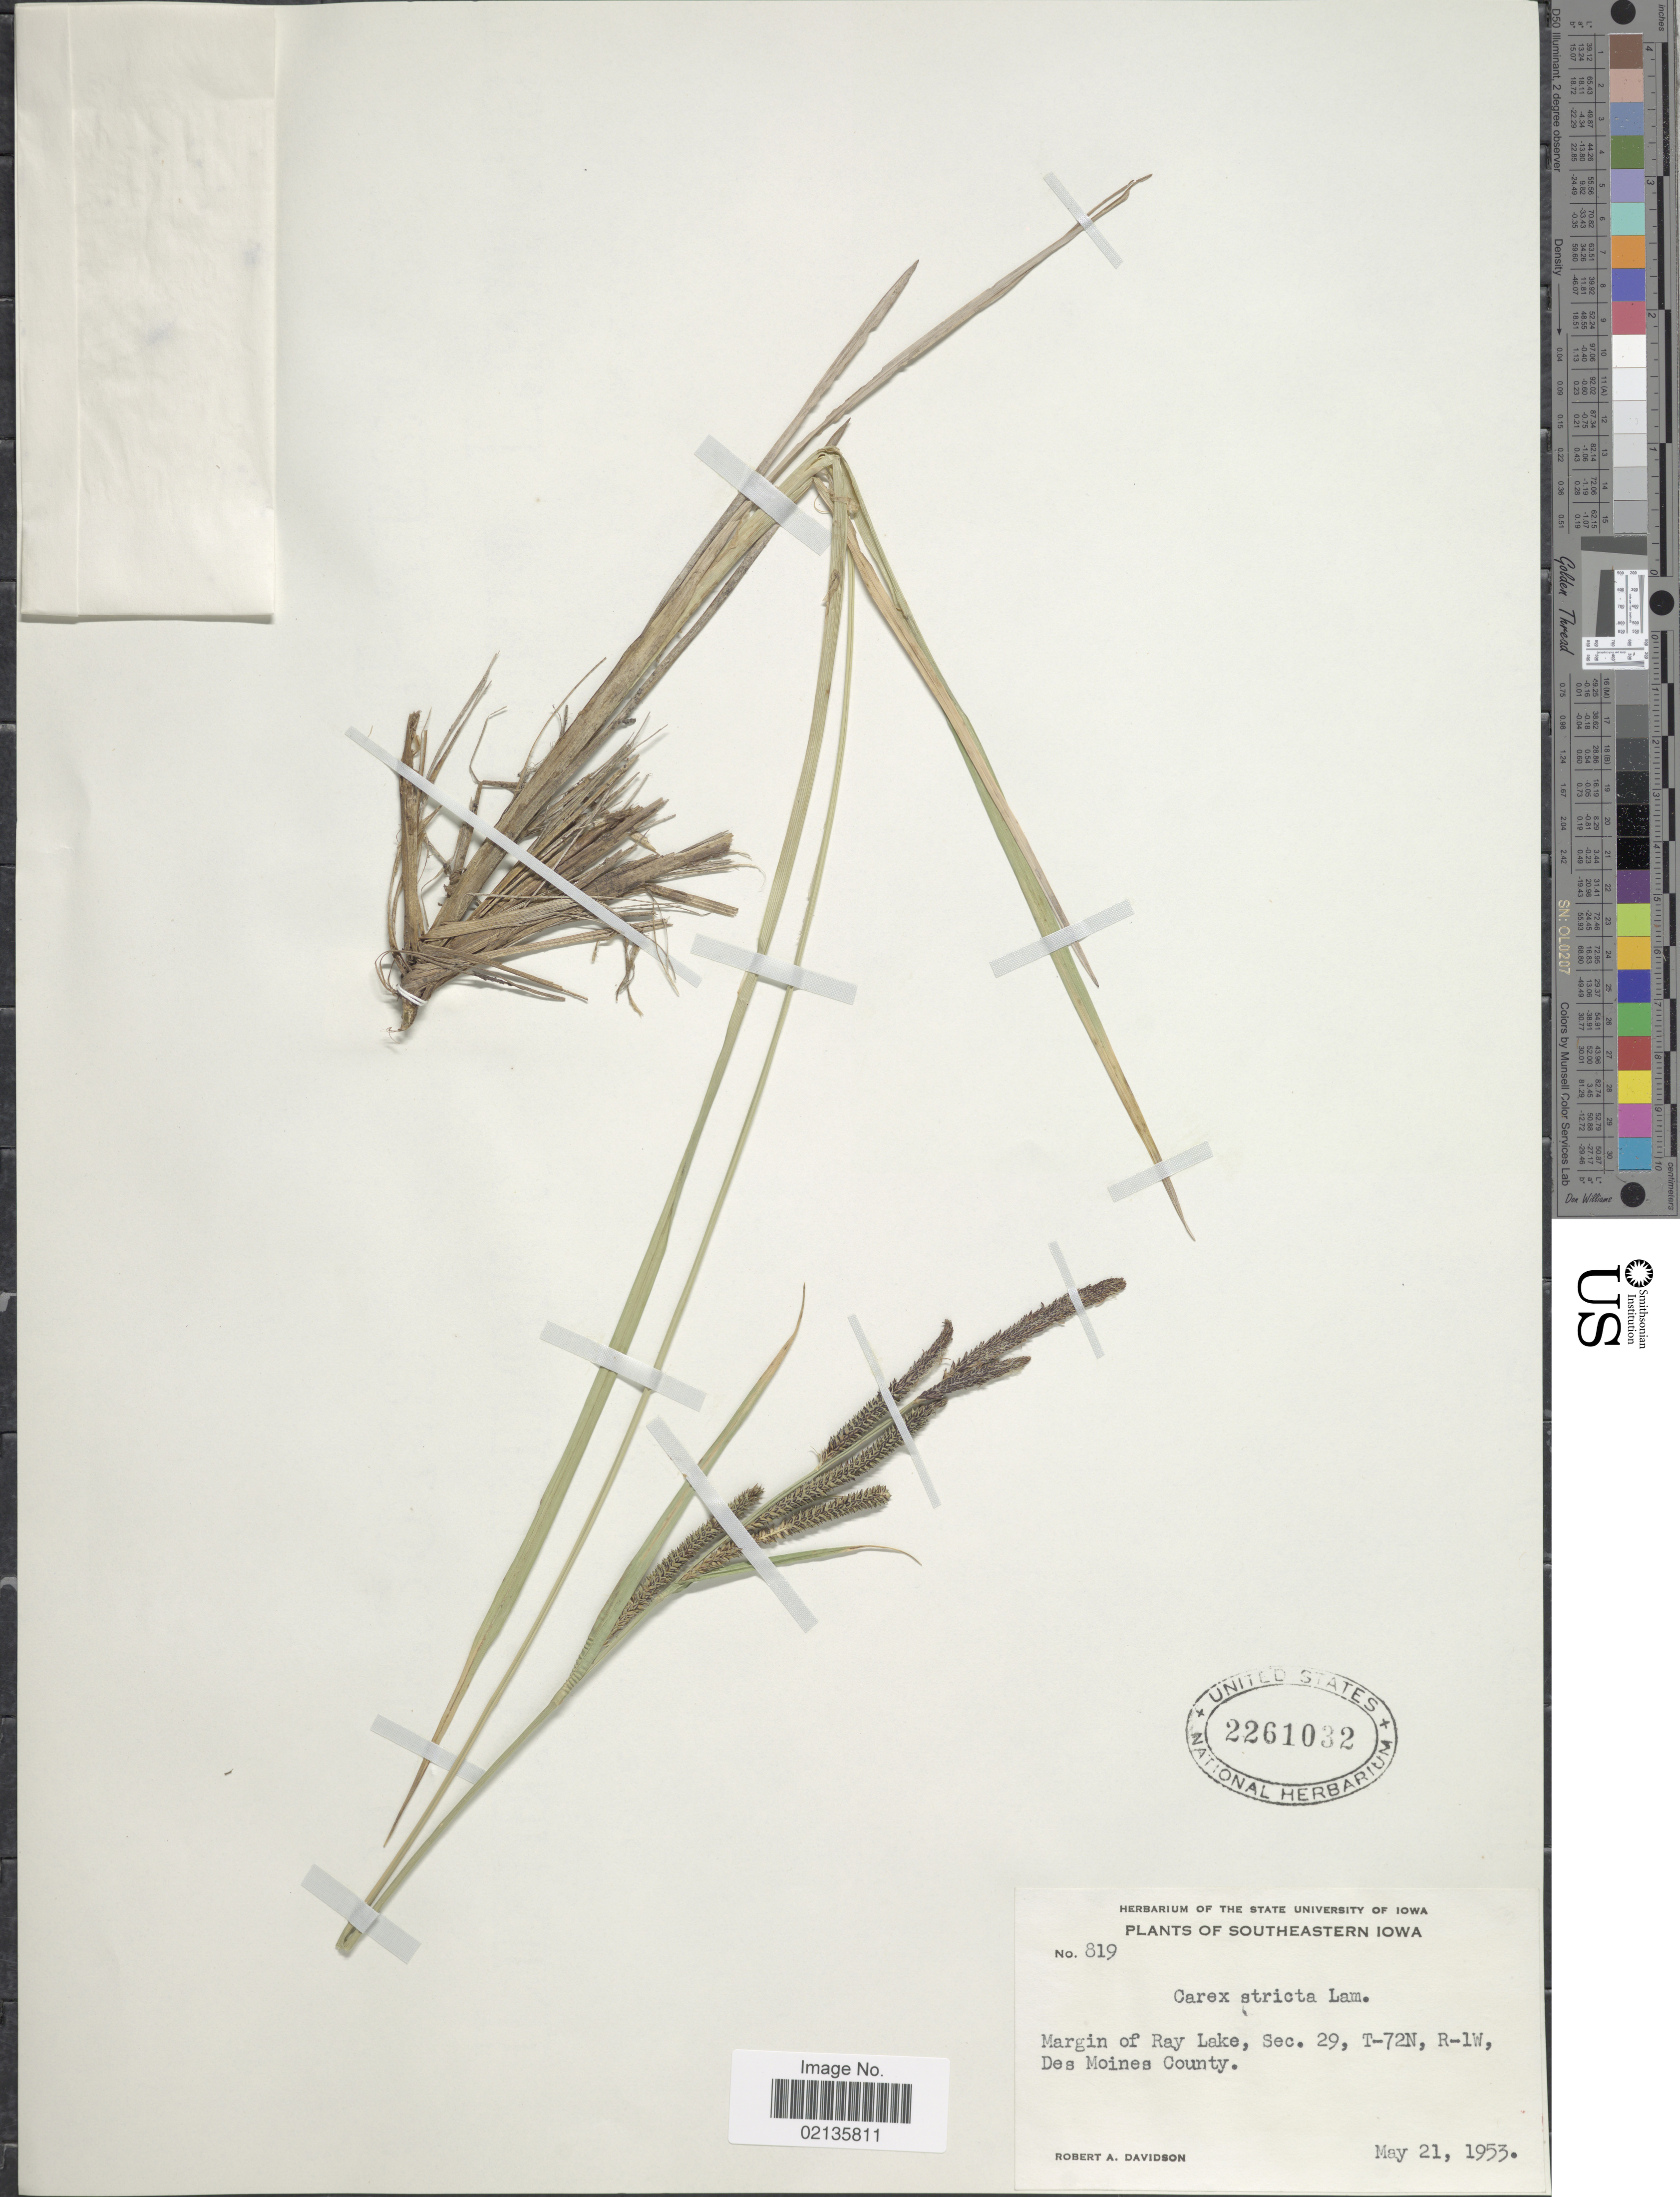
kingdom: Plantae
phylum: Tracheophyta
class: Liliopsida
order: Poales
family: Cyperaceae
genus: Carex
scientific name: Carex stricta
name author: Lam.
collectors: R. A. Davidson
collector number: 819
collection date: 1953-05-21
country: United States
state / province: Iowa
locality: Southeastern Iowa, Margin of Ray Lake, Sec. 29, T72N, R1W, Des Moines County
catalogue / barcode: US 2261032